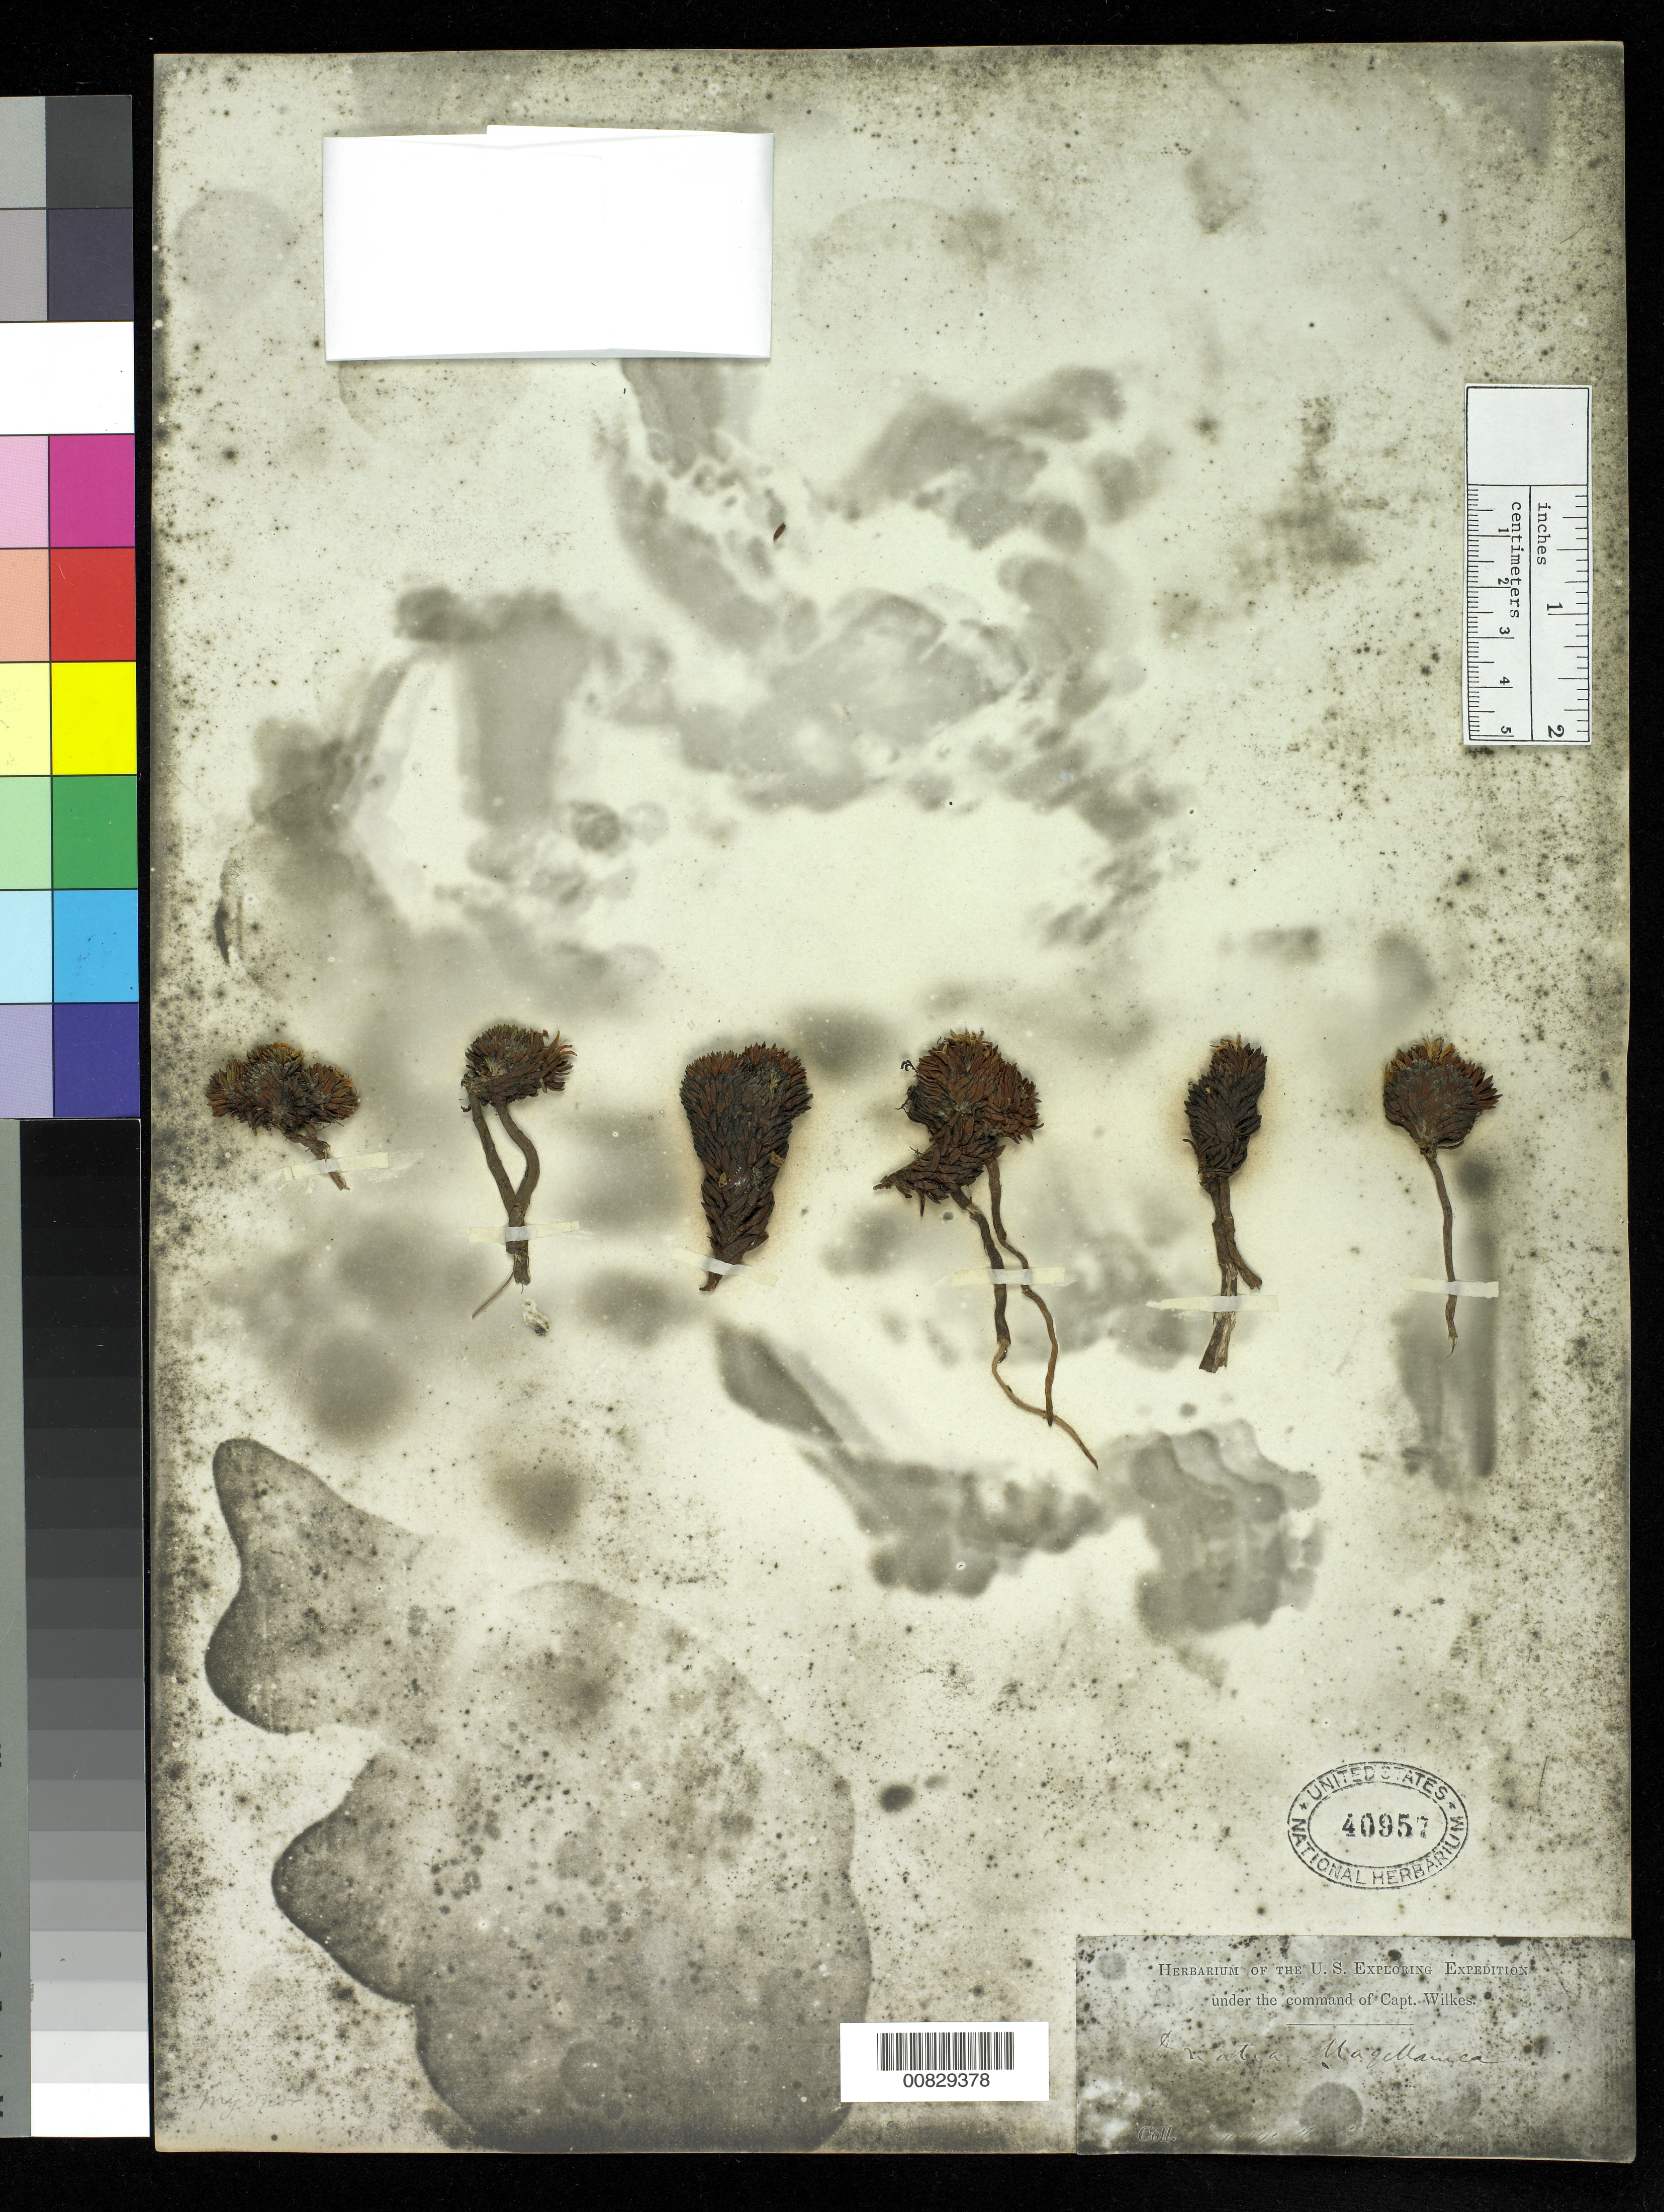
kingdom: Plantae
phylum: Tracheophyta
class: Magnoliopsida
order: Asterales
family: Stylidiaceae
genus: Donatia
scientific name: Donatia magellanica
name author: Lam.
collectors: Wilkes Explor. Exped.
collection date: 1838/1842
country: Argentina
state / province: Tierra del Fuego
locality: Orange Harbor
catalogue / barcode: US 40957